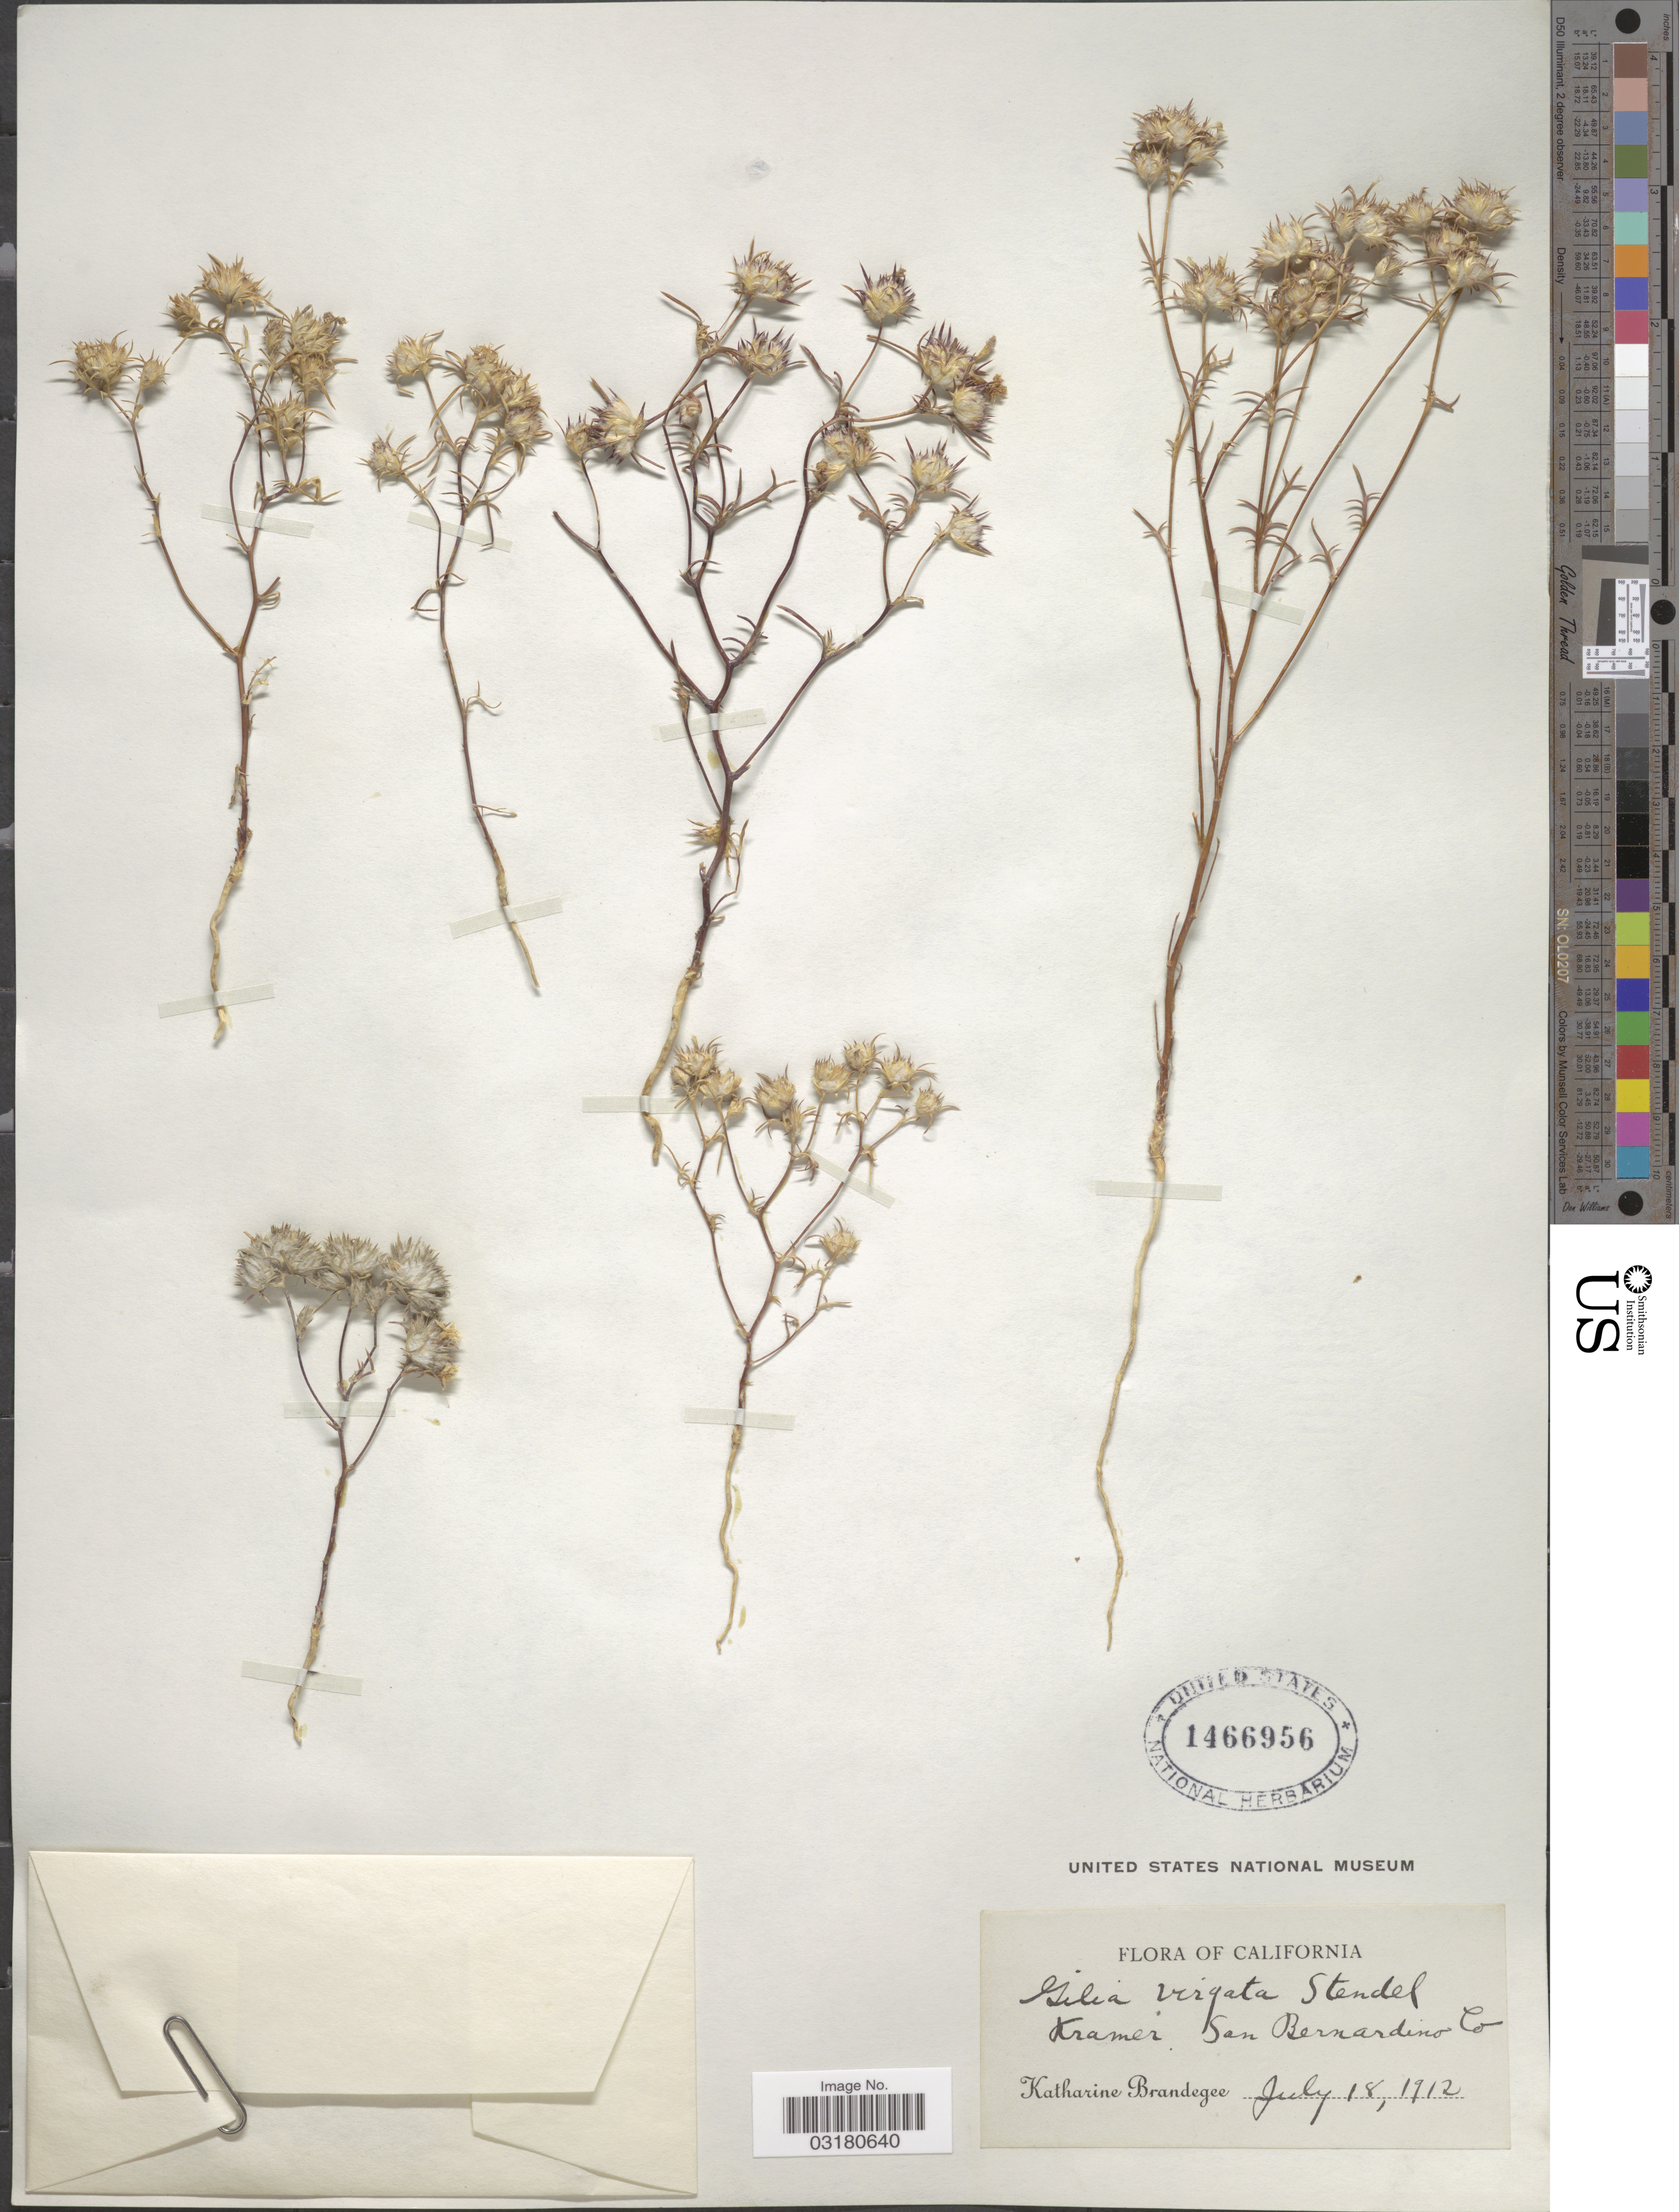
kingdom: Plantae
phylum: Tracheophyta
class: Magnoliopsida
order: Ericales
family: Polemoniaceae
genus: Eriastrum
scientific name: Eriastrum sp.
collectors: M. K. Brandegee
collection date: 1912-07-18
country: United States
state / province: California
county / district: San Bernardino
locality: Kramer, San Bernardino Co.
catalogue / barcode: US 1466956